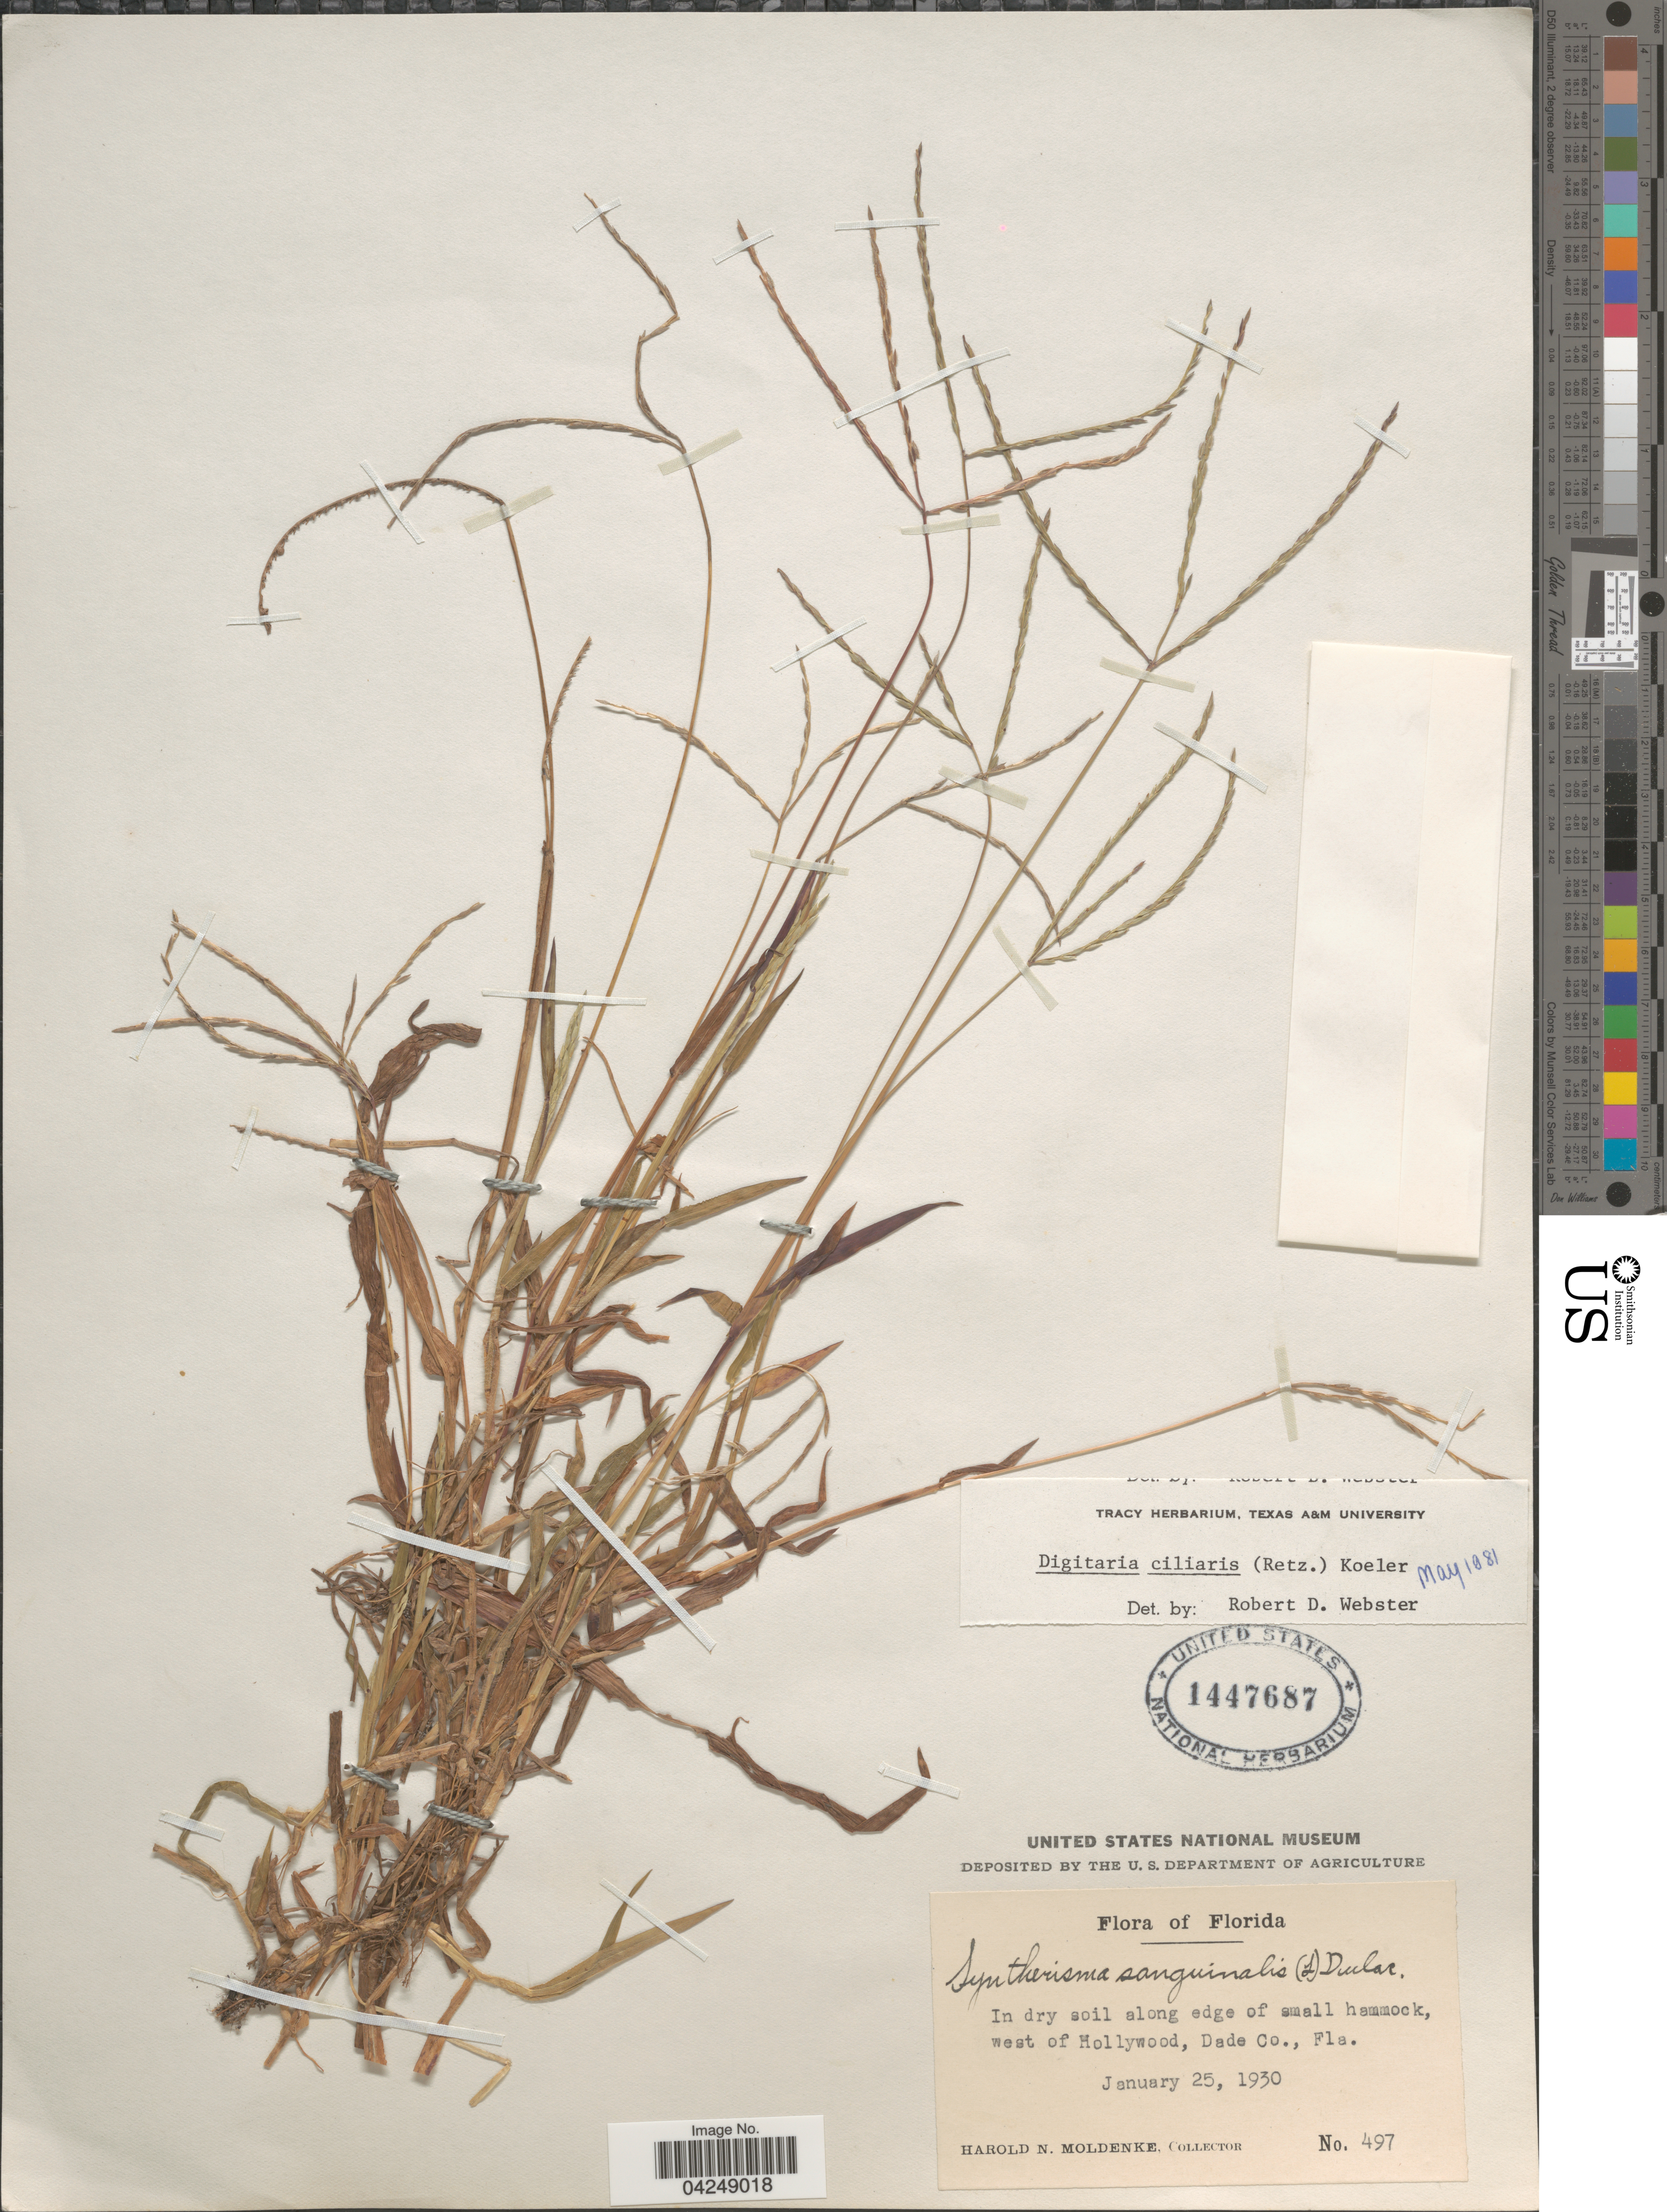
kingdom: Plantae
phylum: Tracheophyta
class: Liliopsida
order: Poales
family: Poaceae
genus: Digitaria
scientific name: Digitaria ciliaris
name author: (Retz.) Koeler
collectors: H. N. Moldenke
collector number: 497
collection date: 1930-01-25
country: United States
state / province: Florida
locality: In dry soil along edge of small hammock, west of Hollywood, Dade Co.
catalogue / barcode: US 1447687